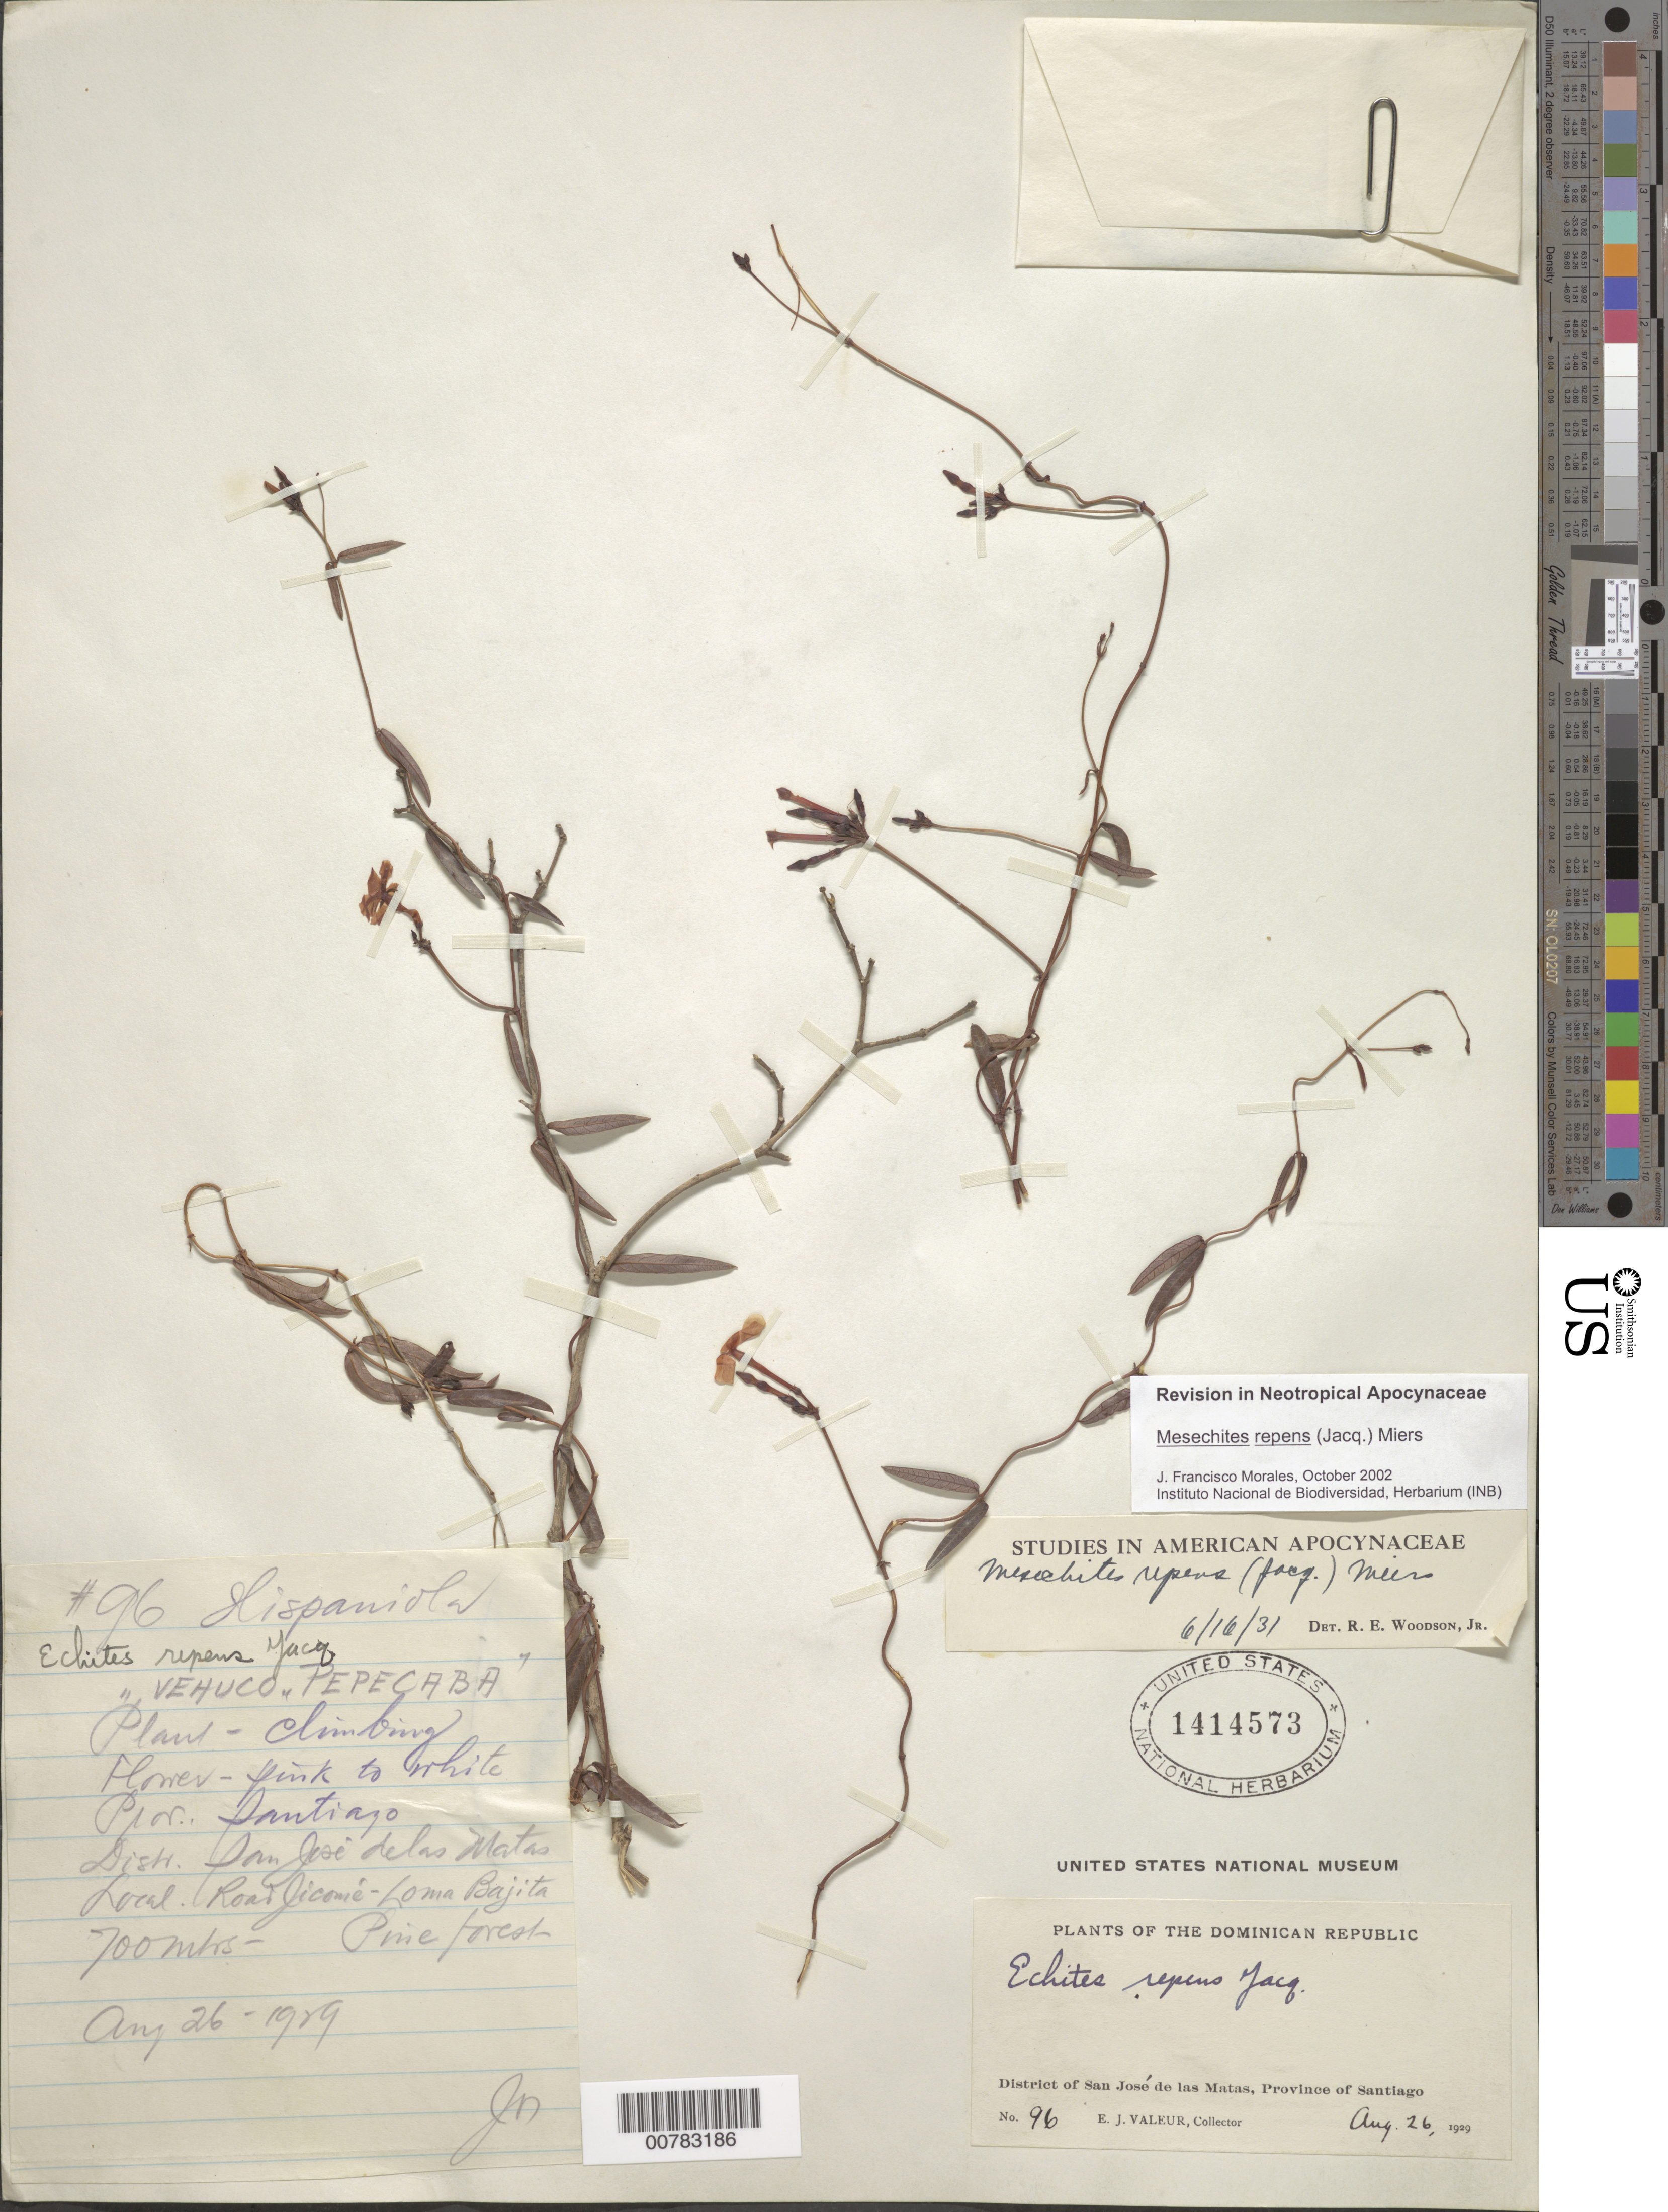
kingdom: Plantae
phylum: Tracheophyta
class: Magnoliopsida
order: Gentianales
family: Apocynaceae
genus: Mesechites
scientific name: Mesechites repens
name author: (Jacq.) Miers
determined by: Morales, J. F.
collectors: E. Valeur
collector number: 96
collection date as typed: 26 Aug 1929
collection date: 1929-08-26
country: Dominican Republic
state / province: Santiago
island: Hispaniola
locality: San José de las Matas, road Jicomé-Loma Bajita.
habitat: Pine forest.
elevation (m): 700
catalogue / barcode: US 1414573